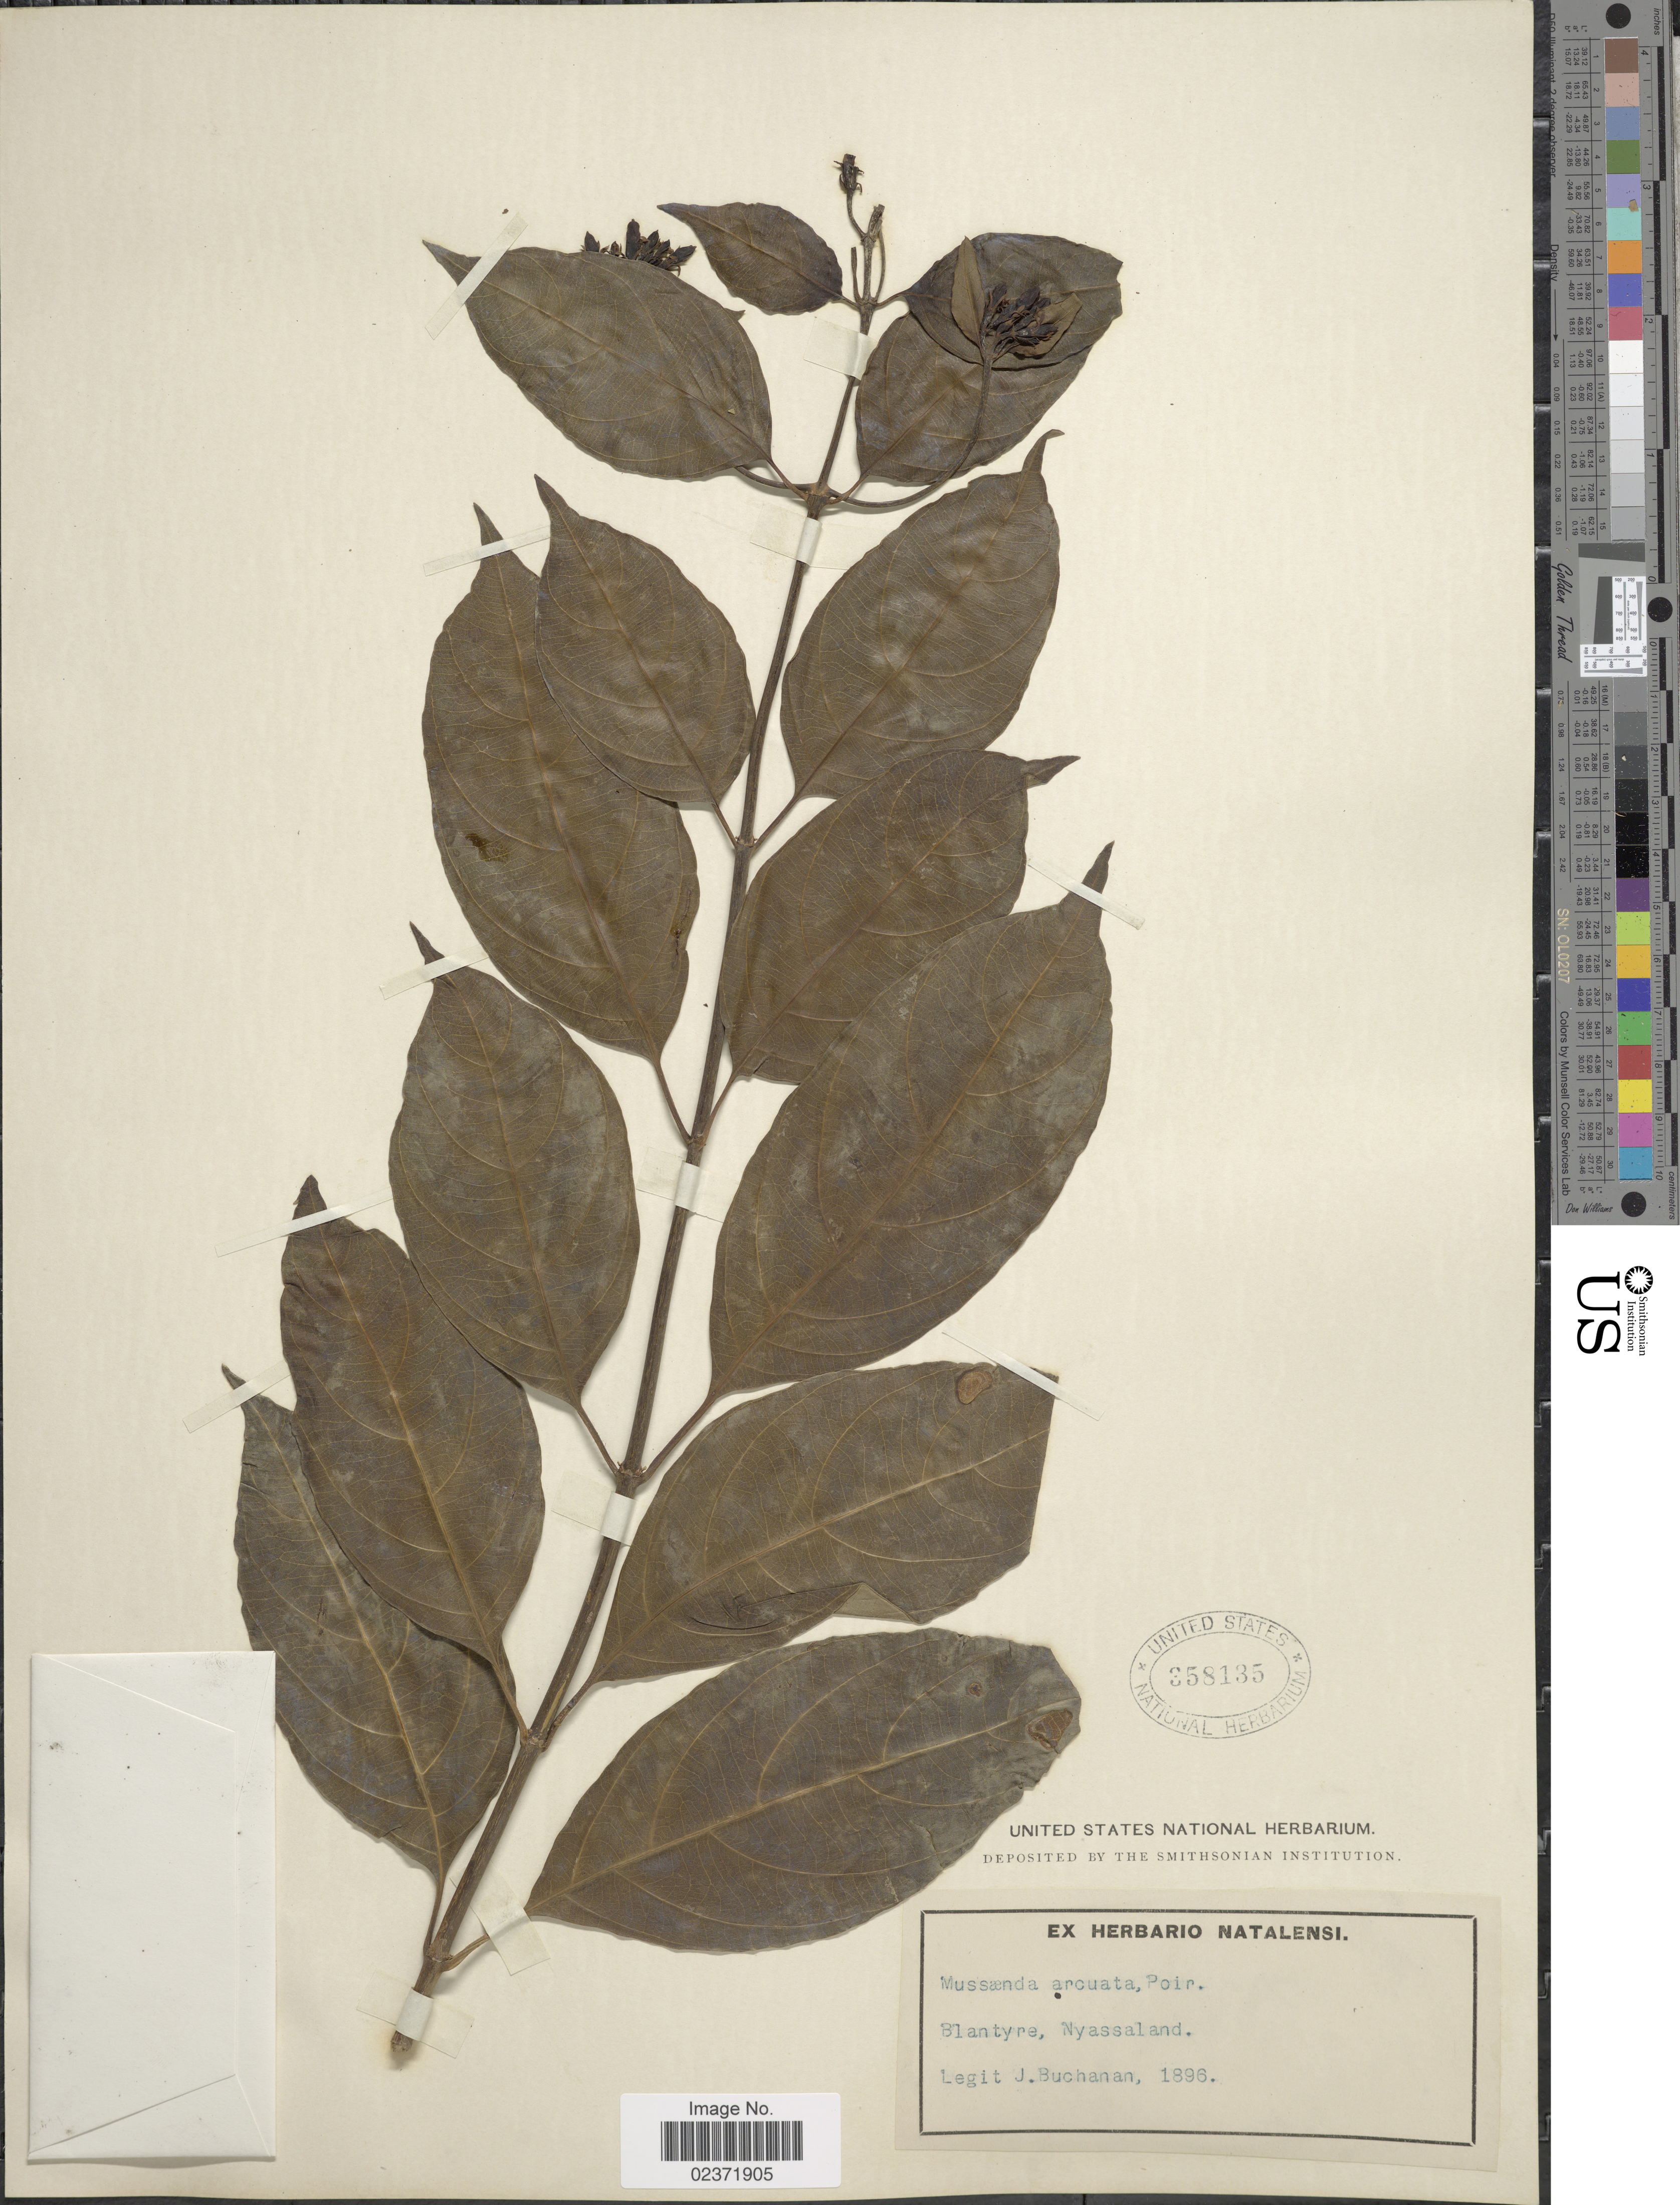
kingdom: Plantae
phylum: Tracheophyta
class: Magnoliopsida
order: Gentianales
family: Rubiaceae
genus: Mussaenda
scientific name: Mussaenda arcuata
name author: Poir.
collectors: J. Buchanan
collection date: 1896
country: Malawi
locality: Blantyre, Nyassaland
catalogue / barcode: US 358135